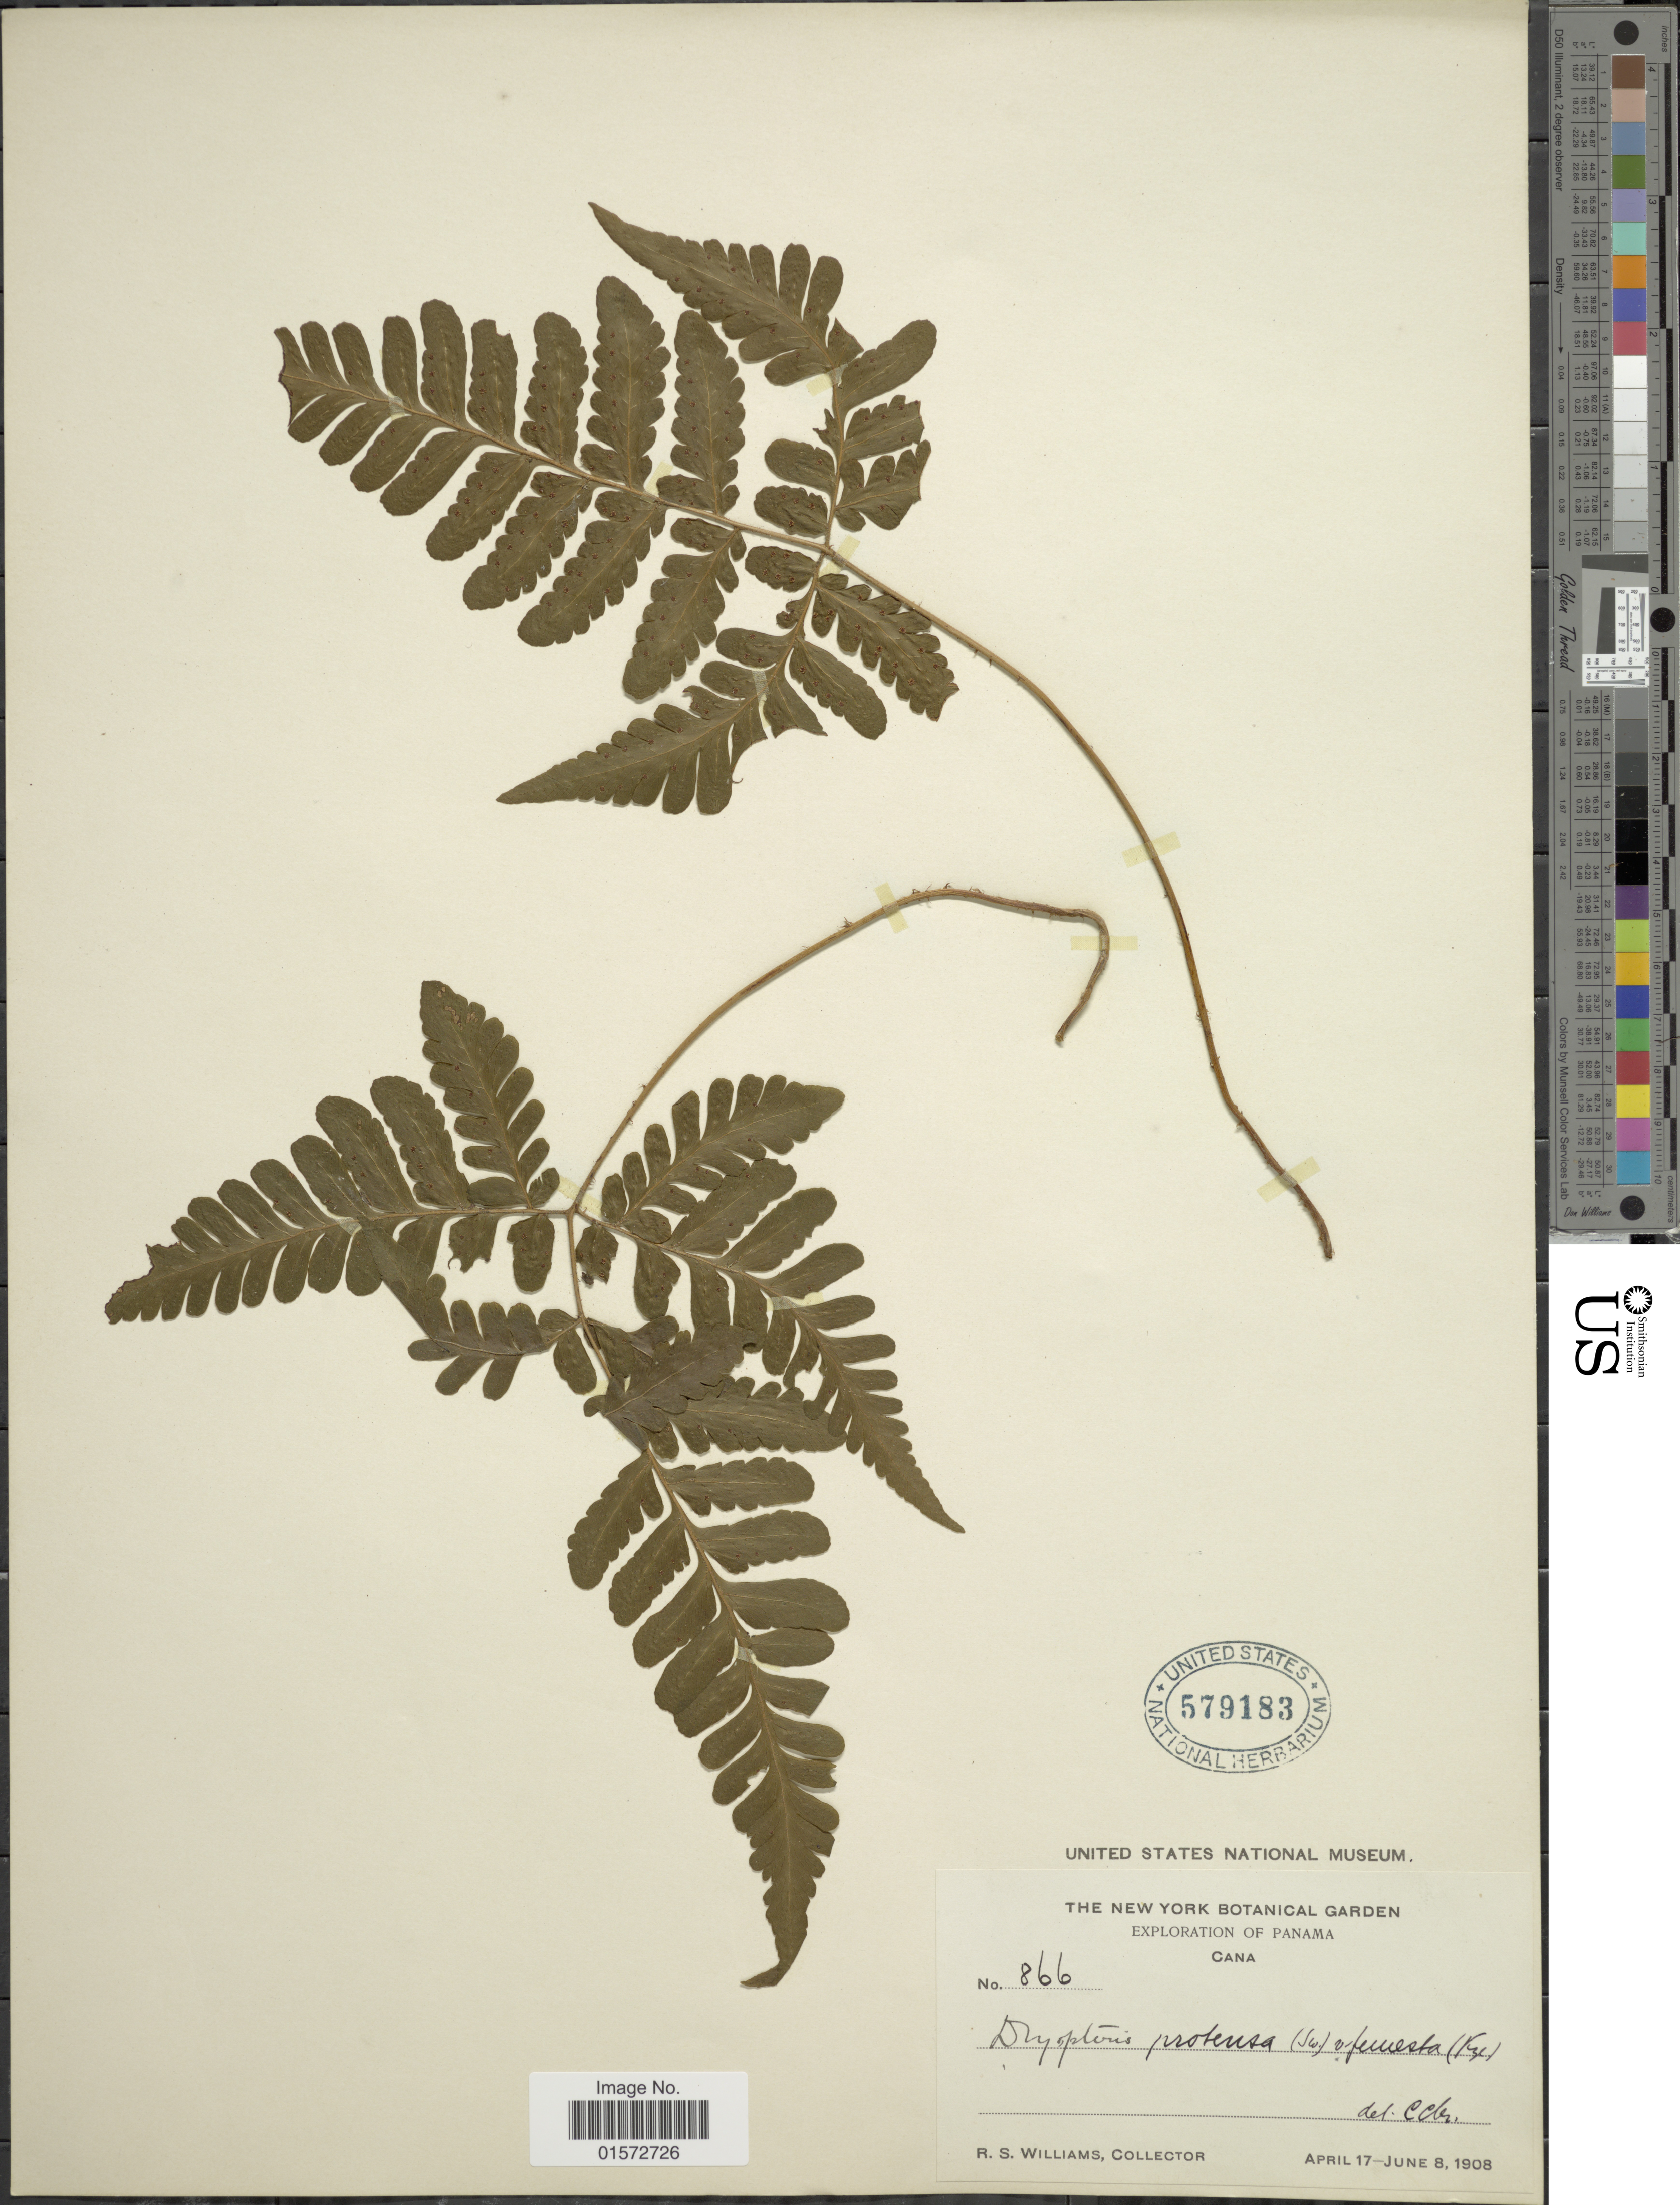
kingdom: Plantae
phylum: Tracheophyta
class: Polypodiopsida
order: Polypodiales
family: Tectariaceae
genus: Triplophyllum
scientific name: Triplophyllum funestum var. funestum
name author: (Kunze) Holttum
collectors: R. S. Williams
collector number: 866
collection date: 1908-04-17/1908-06-08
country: Panama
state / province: Panamá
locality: Exploration of Panama, Cana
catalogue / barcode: US 579183